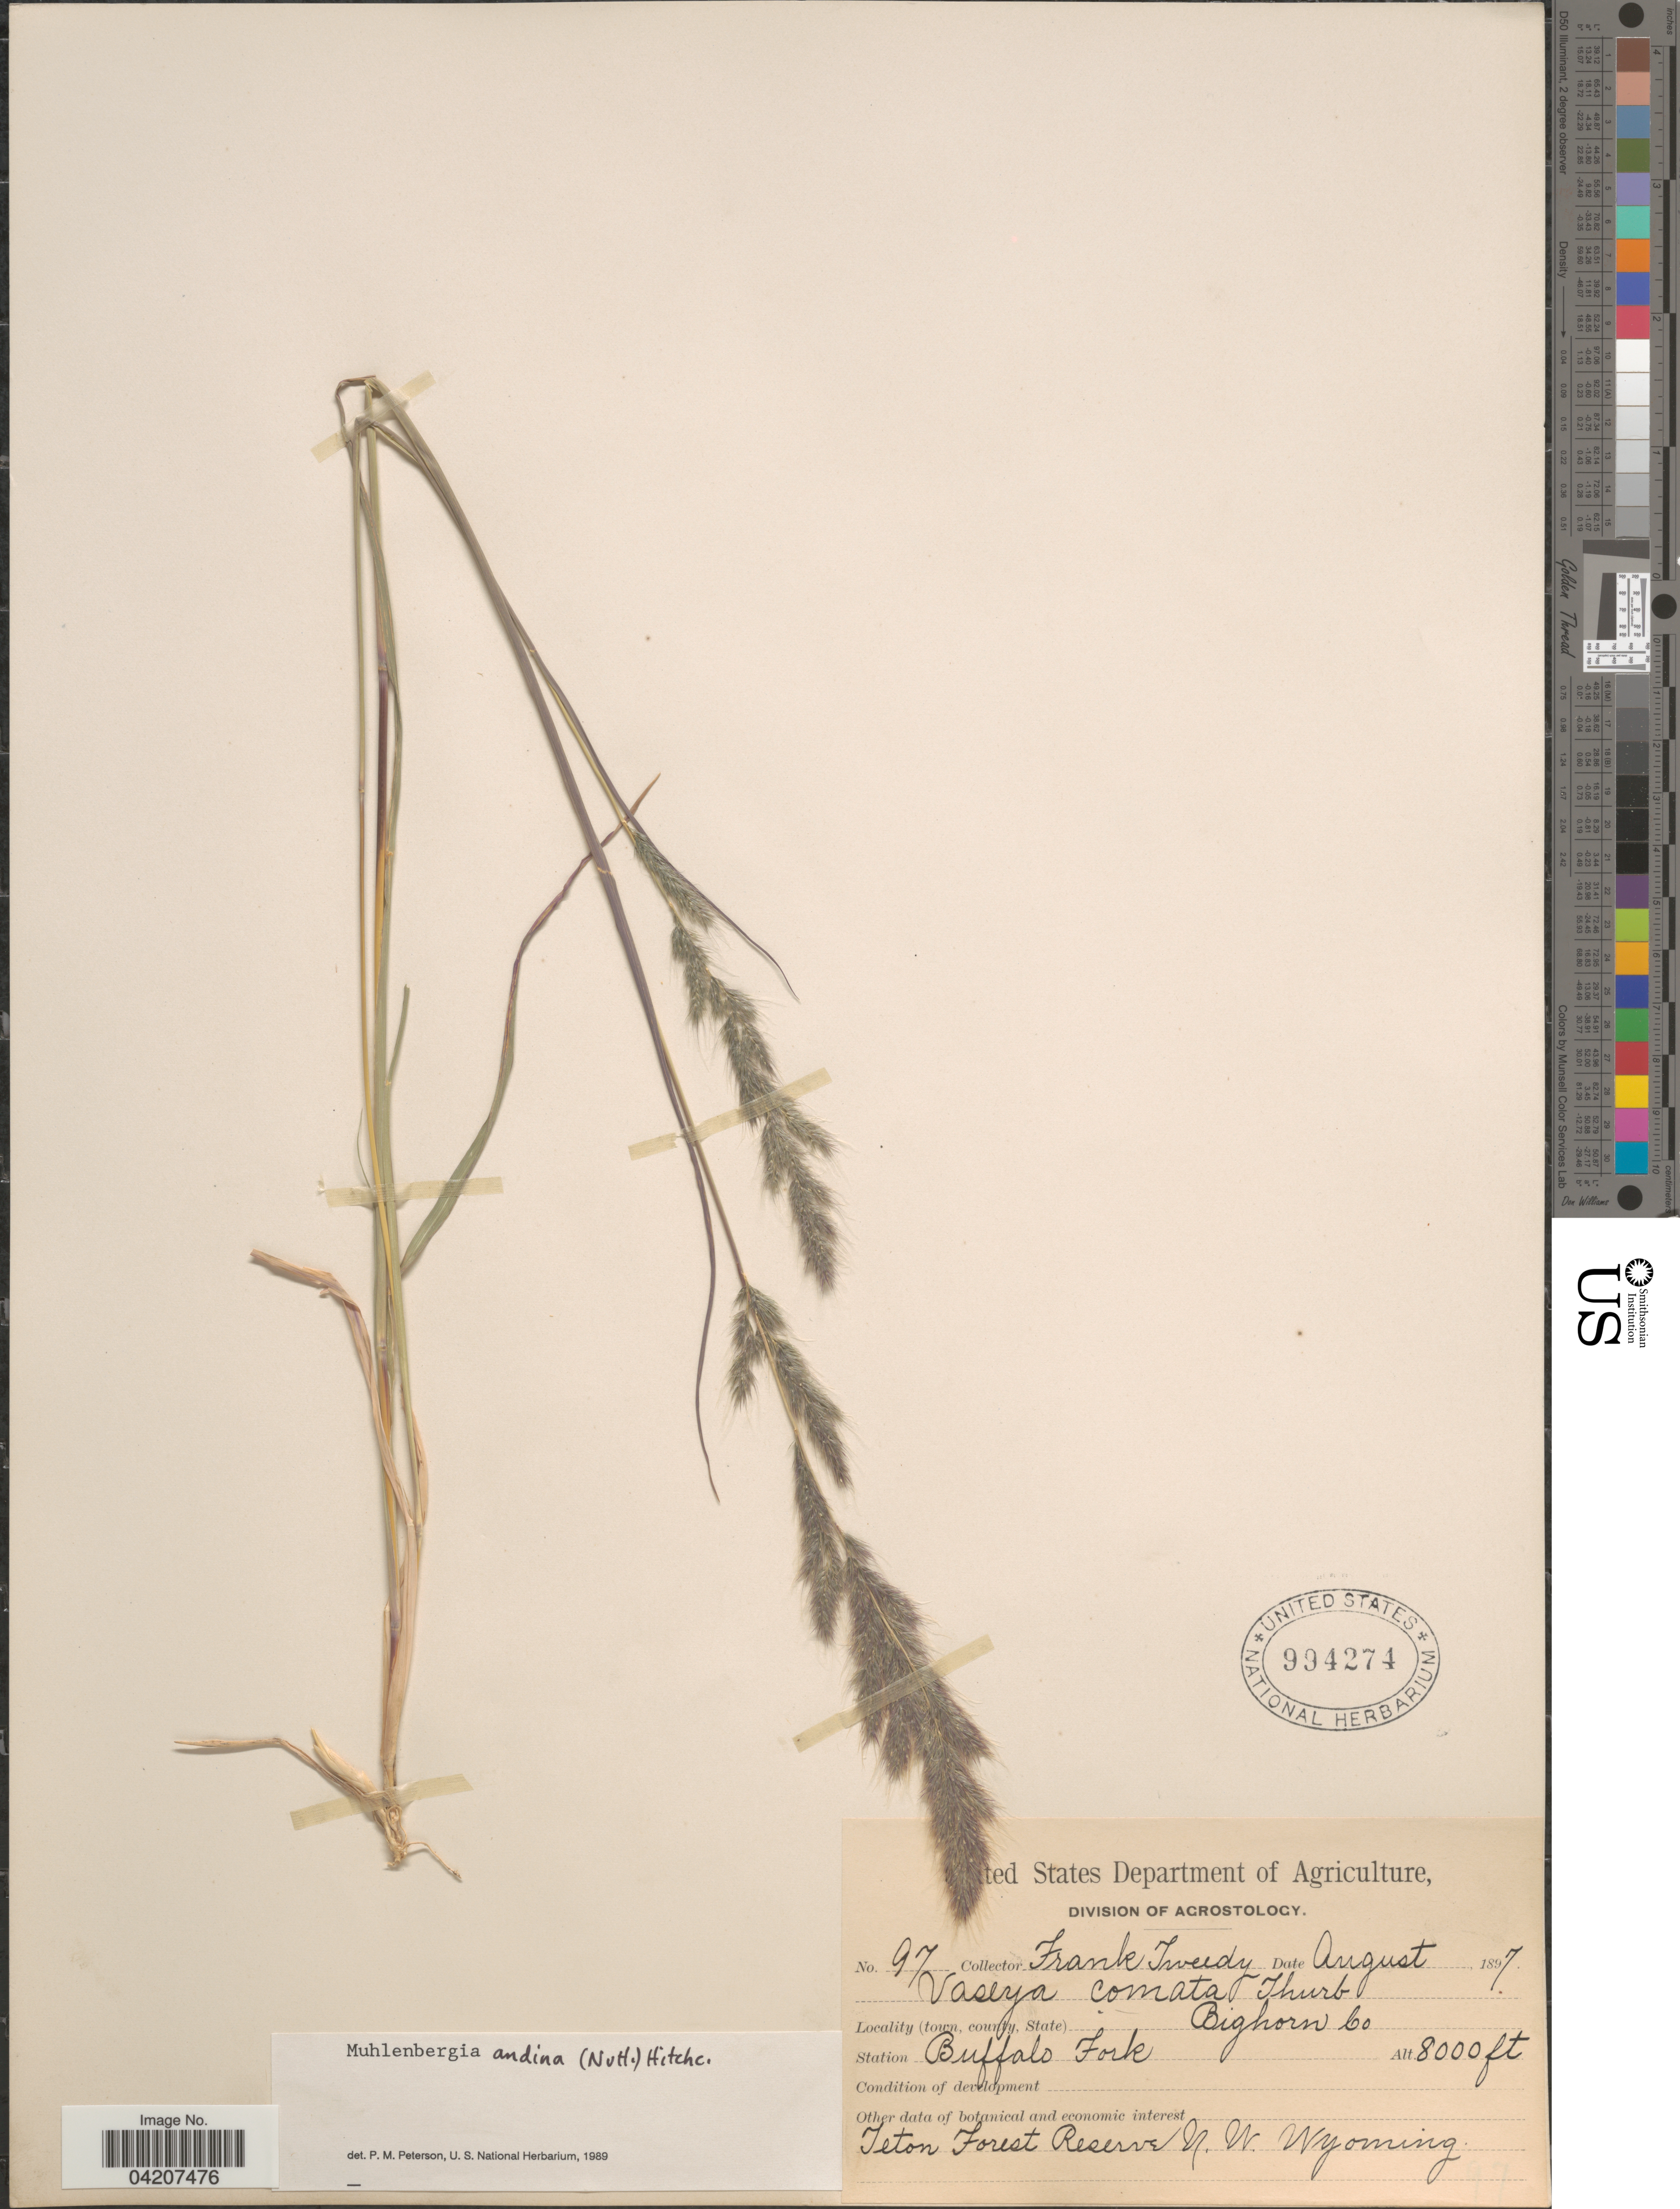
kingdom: Plantae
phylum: Tracheophyta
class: Liliopsida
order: Poales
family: Poaceae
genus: Muhlenbergia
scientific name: Muhlenbergia andina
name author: (Nutt.) Hitchc.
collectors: F. Tweedy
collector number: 97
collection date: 1897-08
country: United States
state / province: Wyoming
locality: Bighorn Co. Buffalo Fork. Teton Forest Reserve N.W. Wyoming.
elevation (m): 2438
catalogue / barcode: US 994274